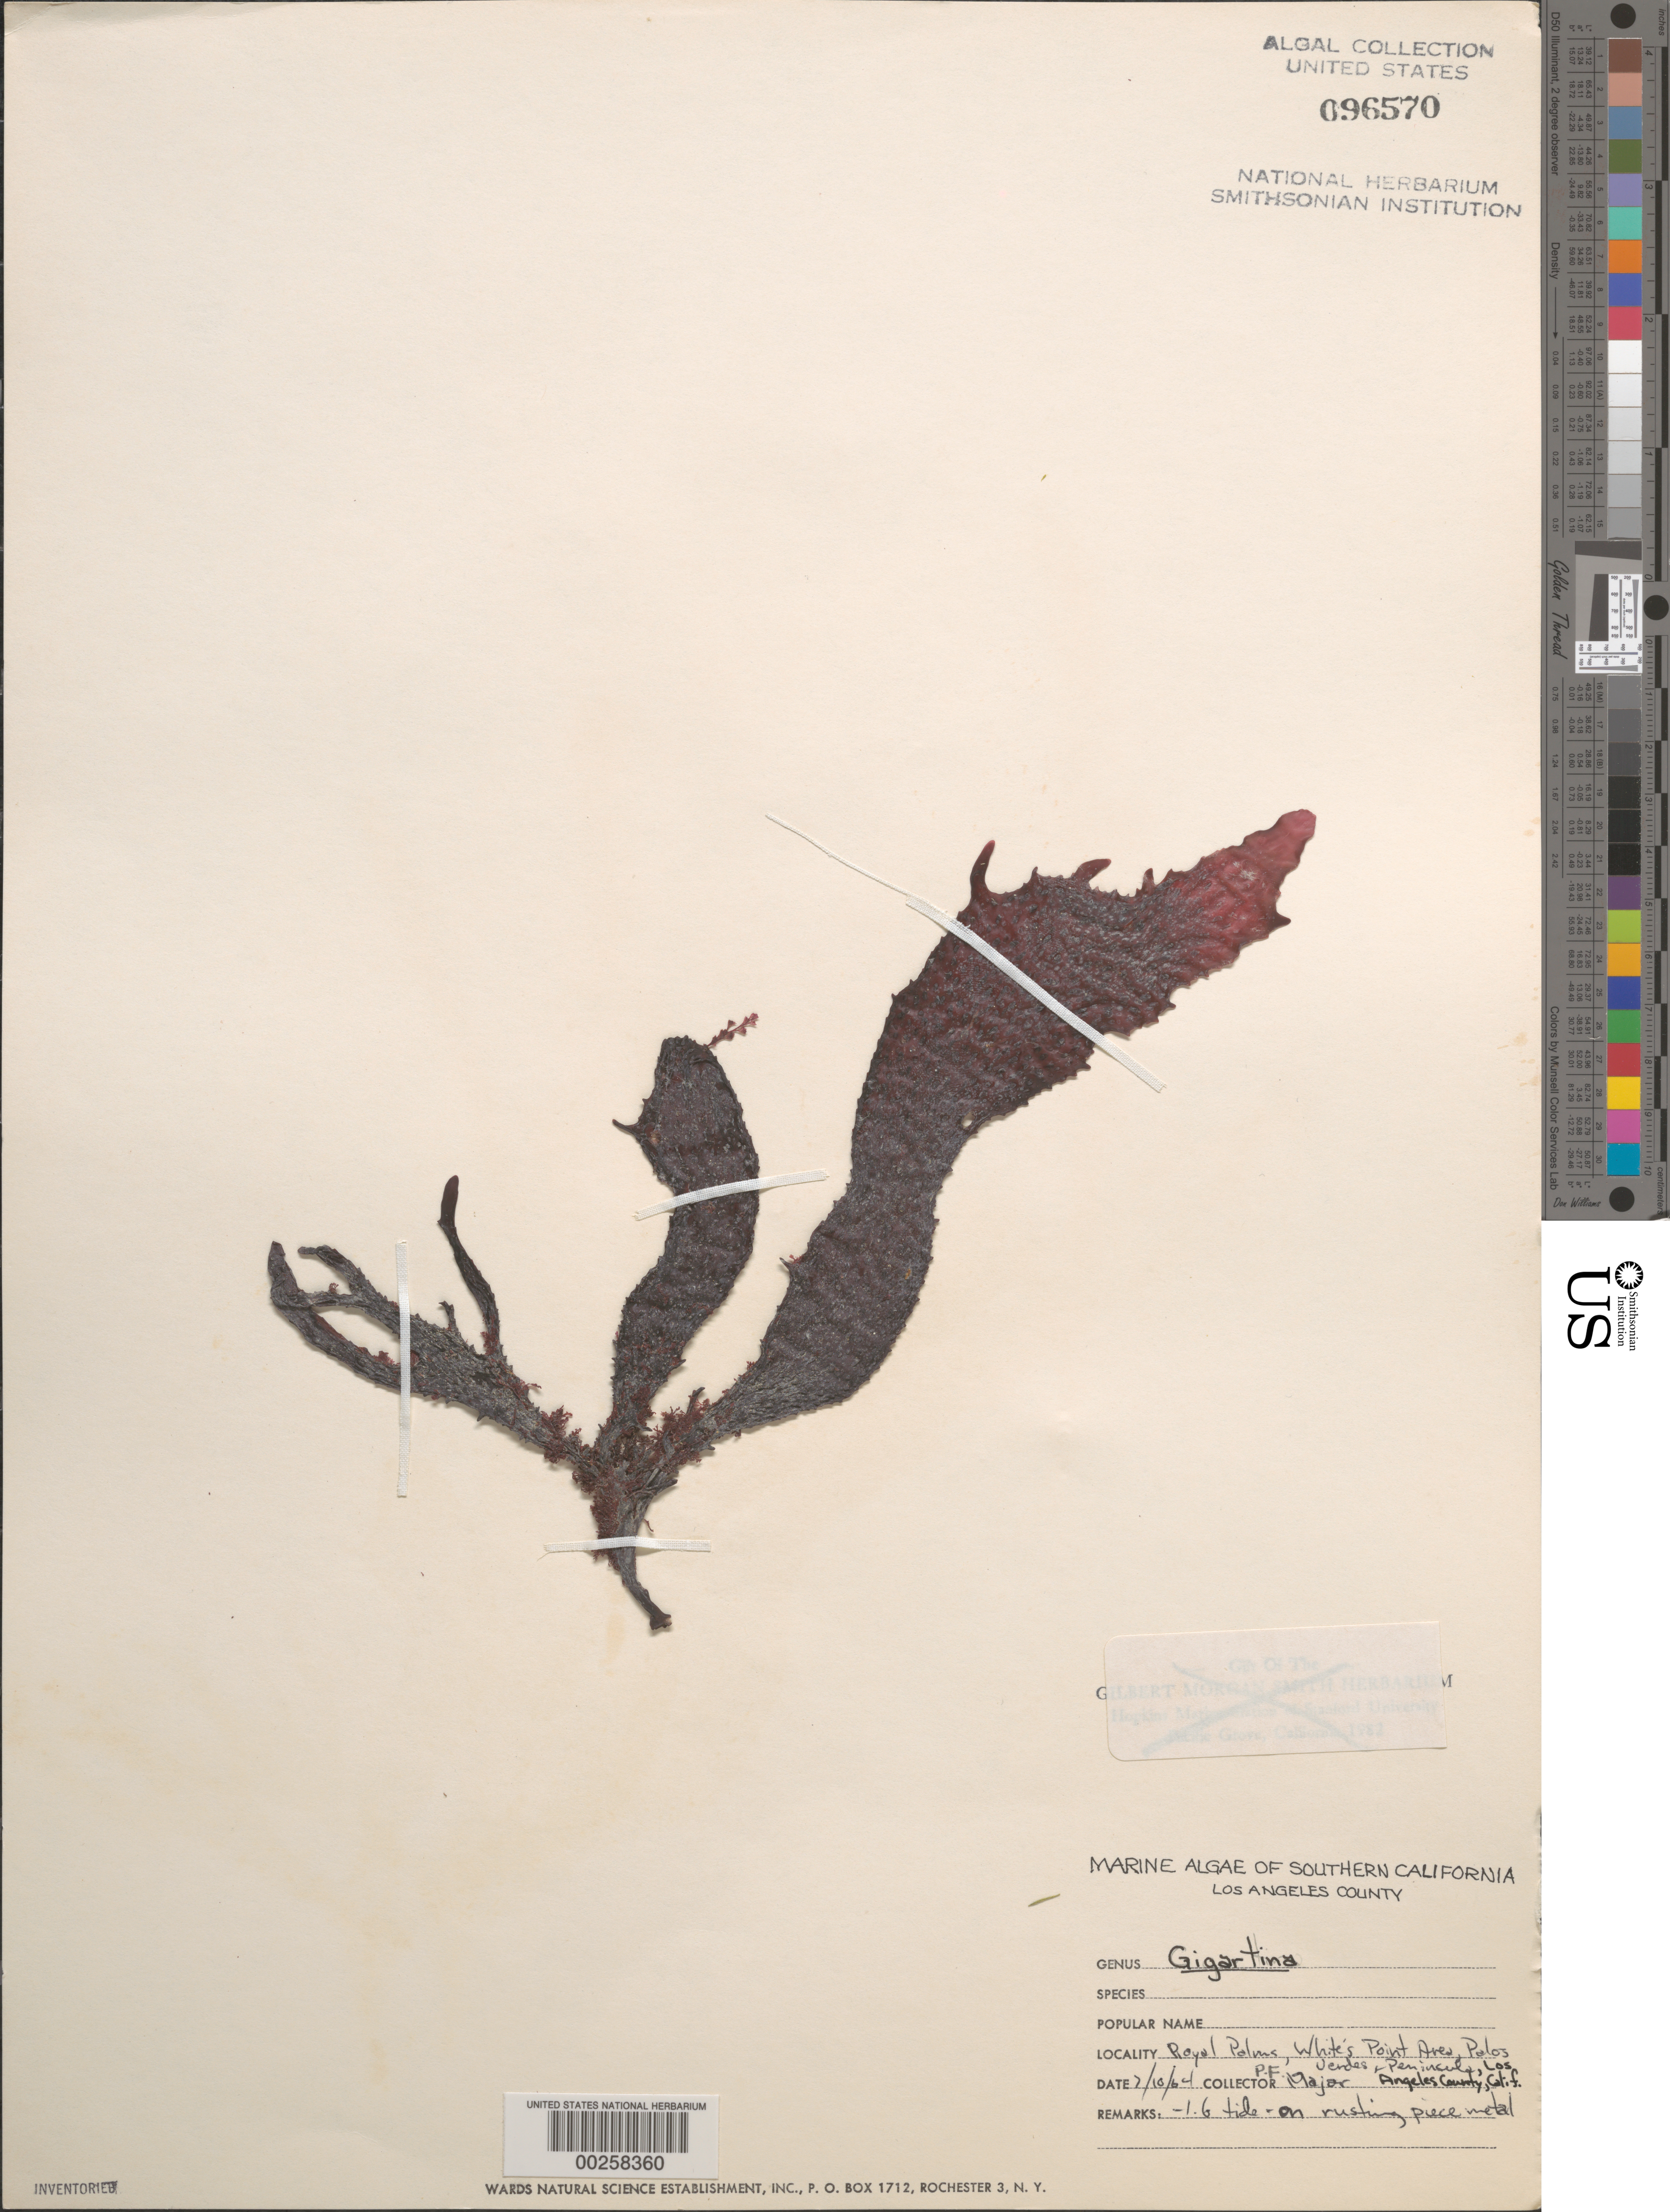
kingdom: Plantae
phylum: Rhodophyta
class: Florideophyceae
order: Gigartinales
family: Gigartinaceae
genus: Gigartina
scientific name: Gigartina sp.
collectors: P. Major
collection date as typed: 10 Jul 1964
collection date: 1964-07-10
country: United States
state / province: California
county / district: Los Angeles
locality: Royal Palms, Whites Point area, Palos Verdes Peninsula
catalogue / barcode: US 96570